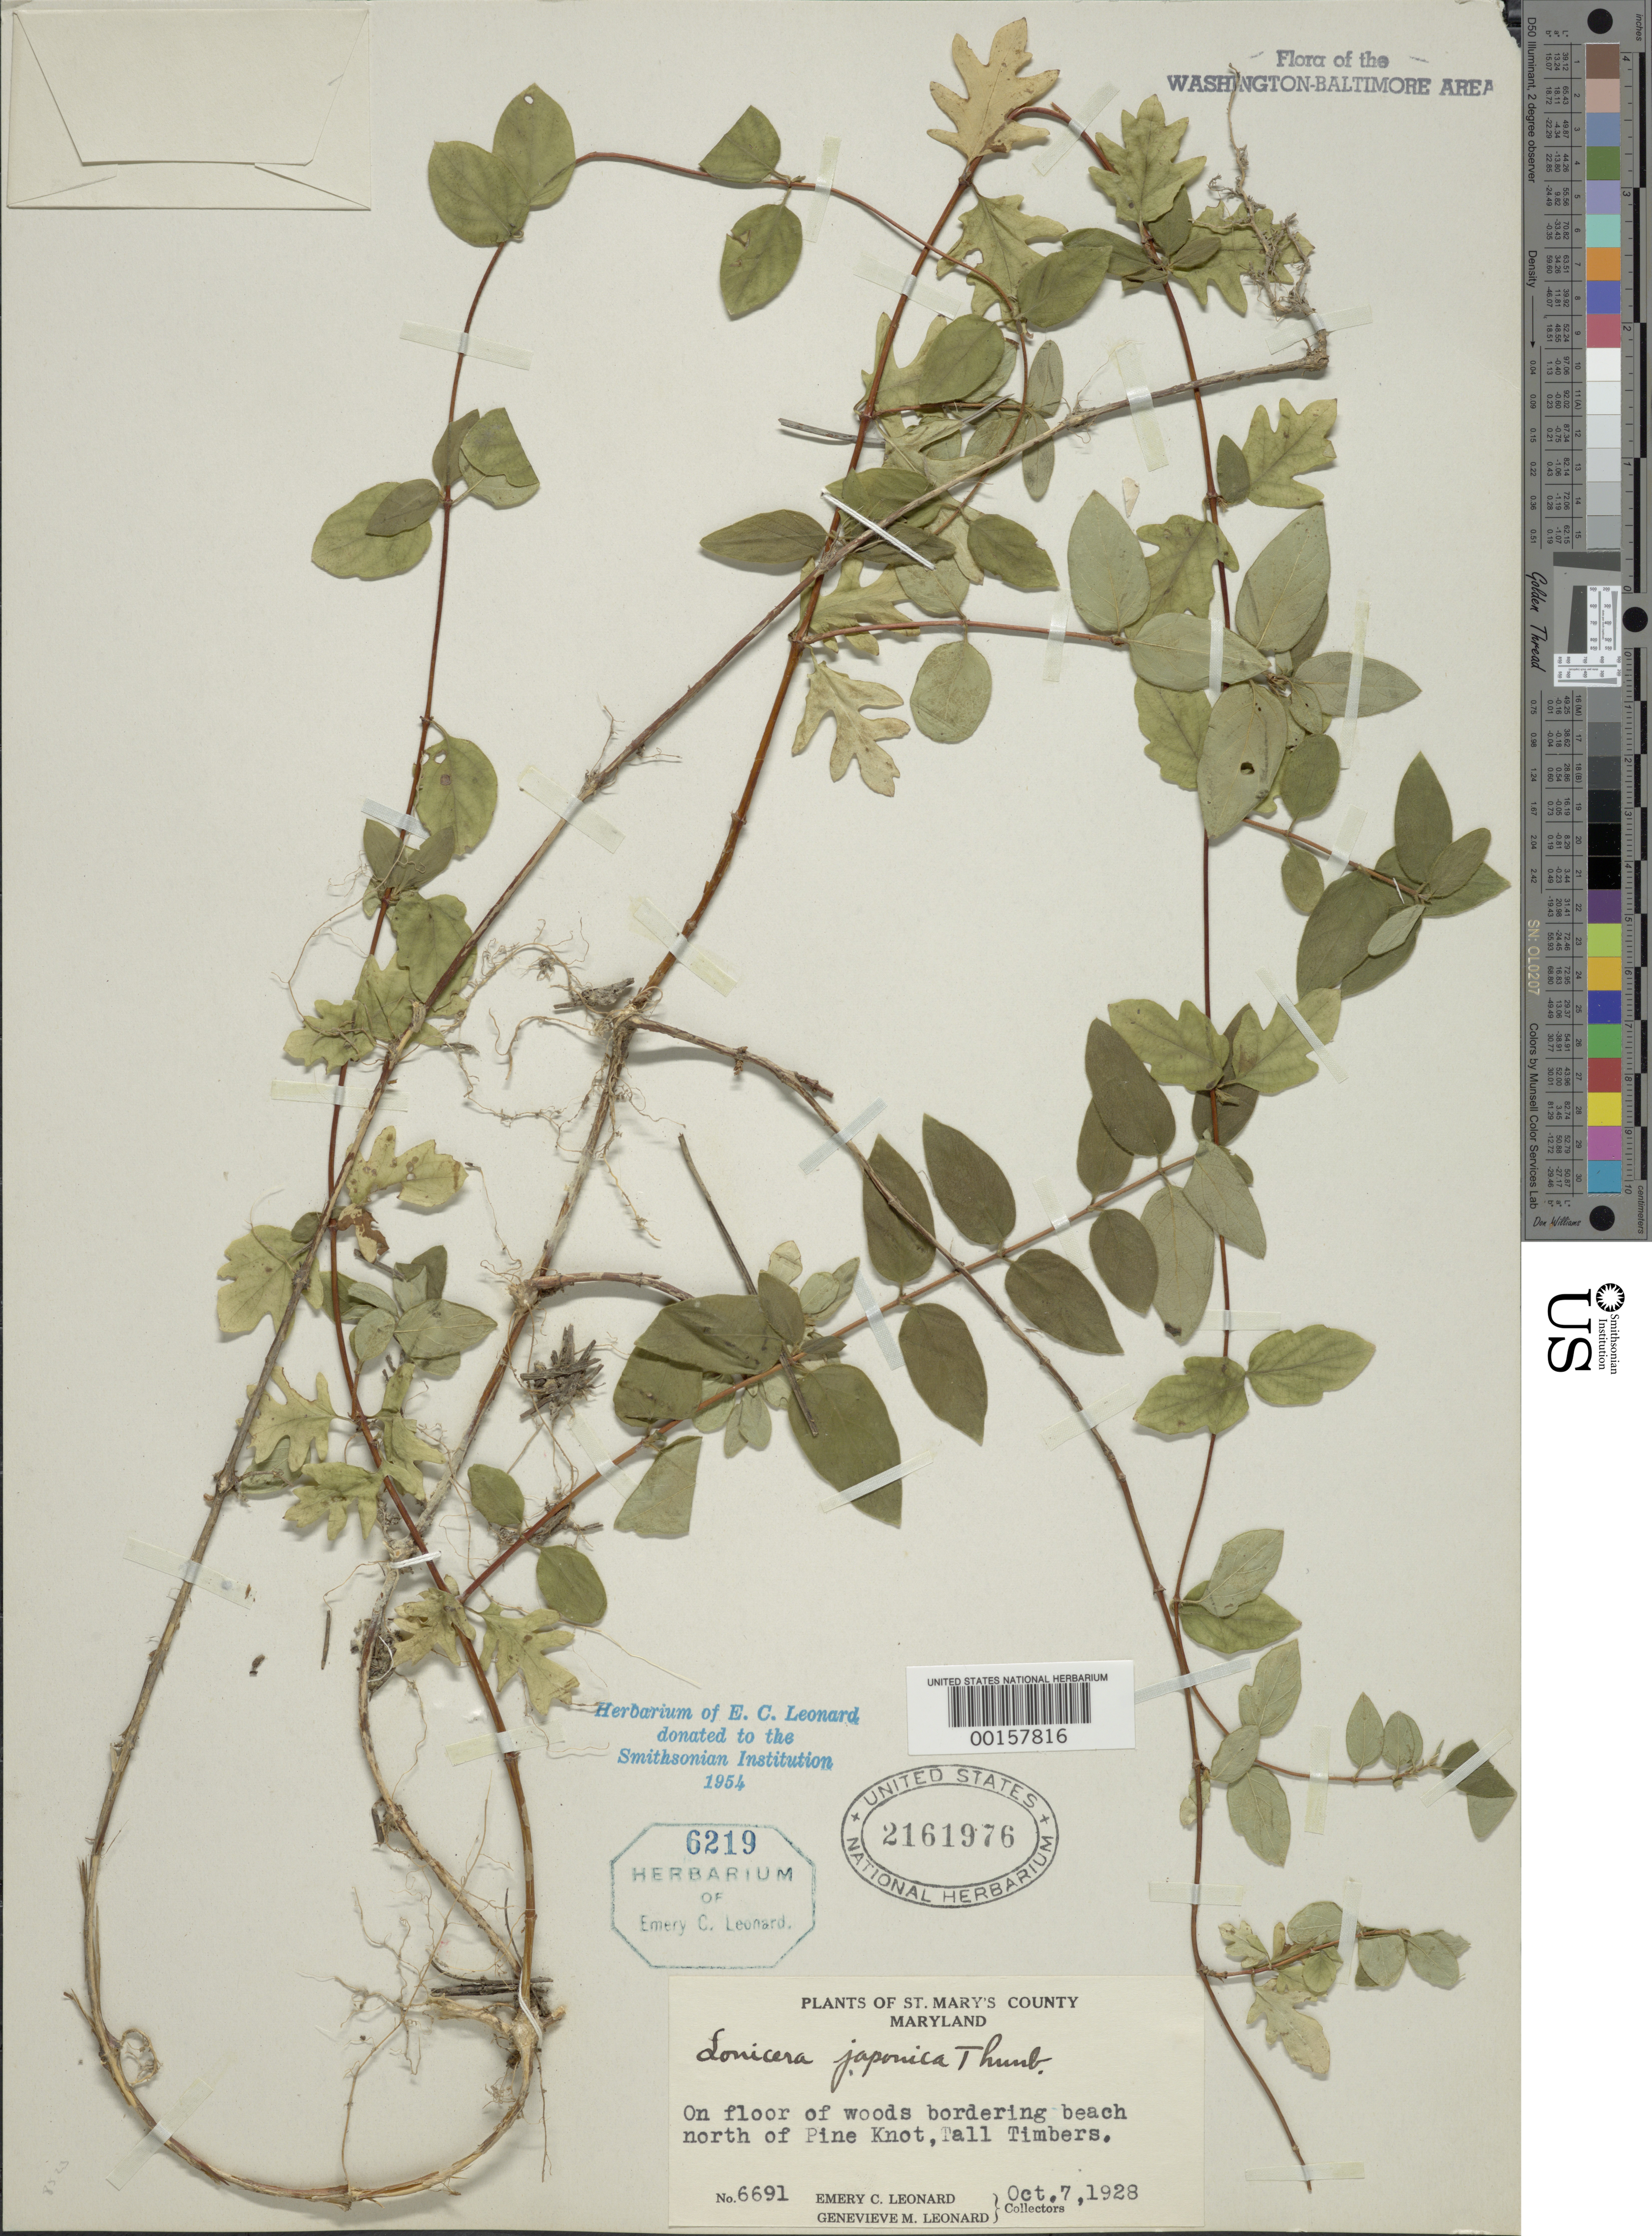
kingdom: Plantae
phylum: Tracheophyta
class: Magnoliopsida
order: Dipsacales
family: Caprifoliaceae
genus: Lonicera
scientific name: Lonicera japonica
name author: Thunb.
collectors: E. C. Leonard & G. M. Leonard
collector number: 6691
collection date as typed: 07 Oct 1928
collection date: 1928-10-07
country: United States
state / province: Maryland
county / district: St. Mary's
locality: N of Pine Knot, Tall Timbers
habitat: On floor of woods bordering beach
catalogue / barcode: US 2161976